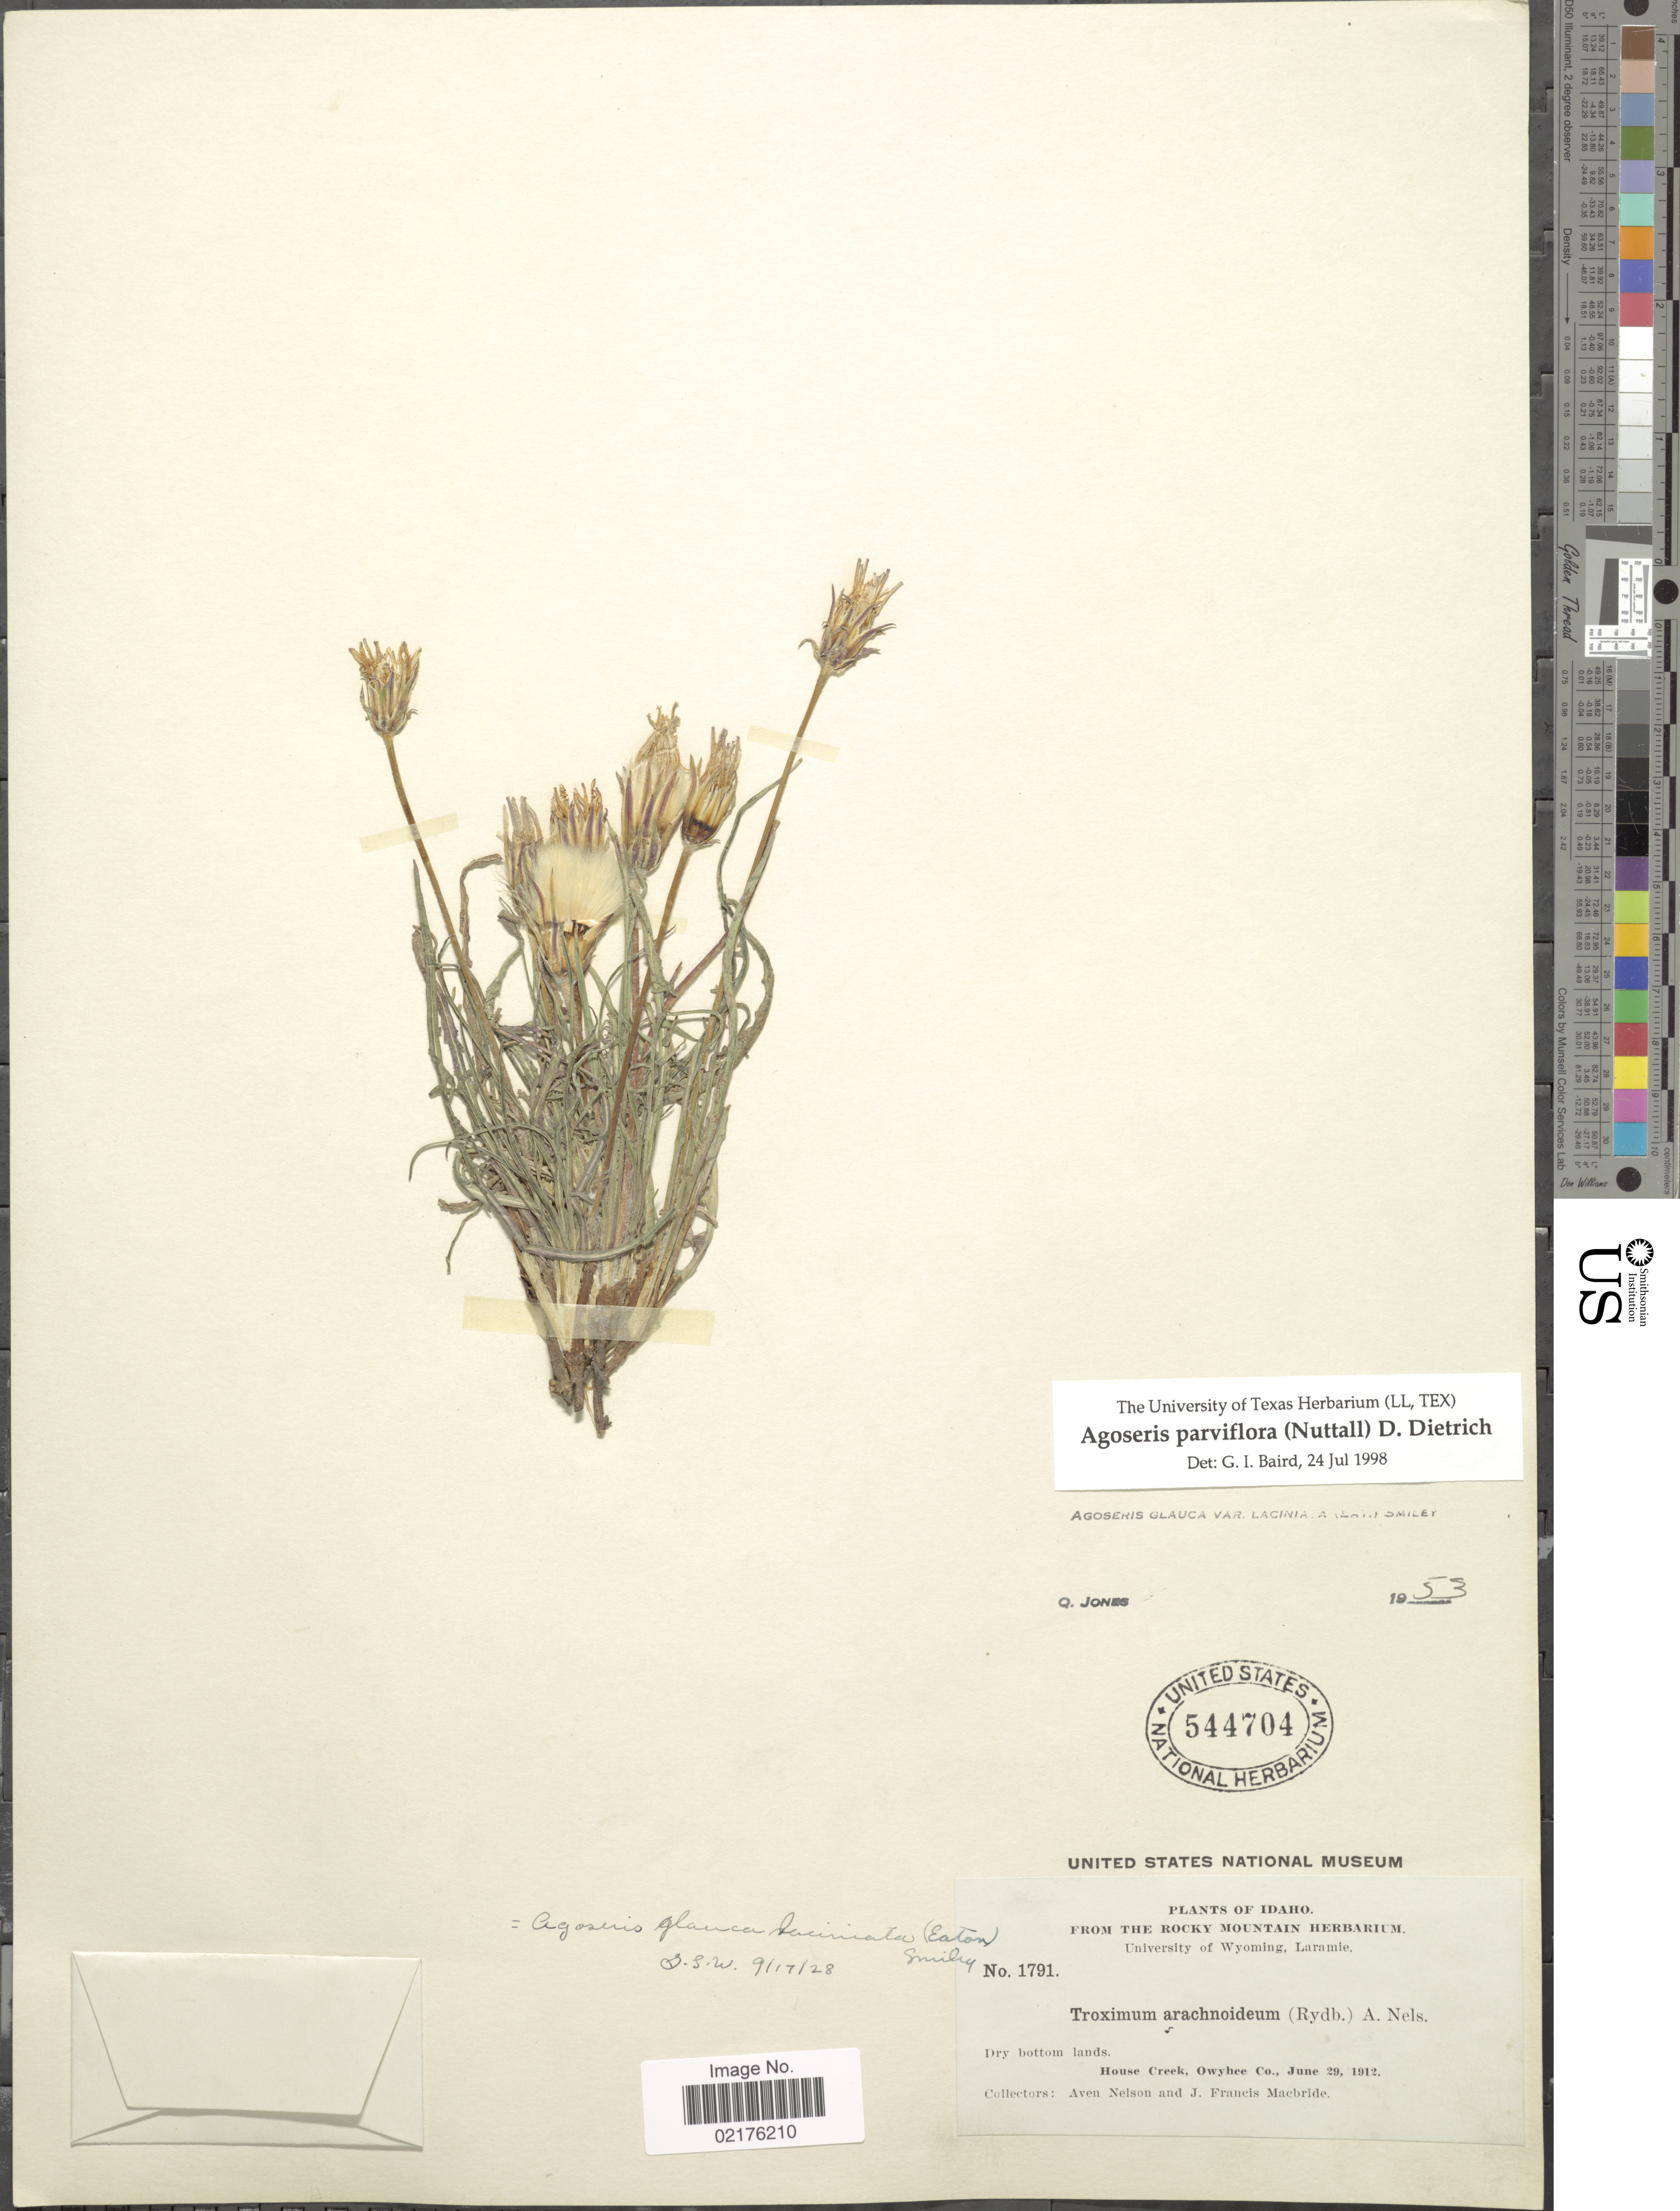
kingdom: Plantae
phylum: Tracheophyta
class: Magnoliopsida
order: Asterales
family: Asteraceae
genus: Agoseris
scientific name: Agoseris parviflora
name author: (Nutt.) D. Dietr.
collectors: A. Nelson & J. F. Macbride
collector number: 1791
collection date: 1912-06-29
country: United States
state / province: Idaho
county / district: Owyhee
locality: House Creek, Owyhee Co.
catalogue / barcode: US 544704